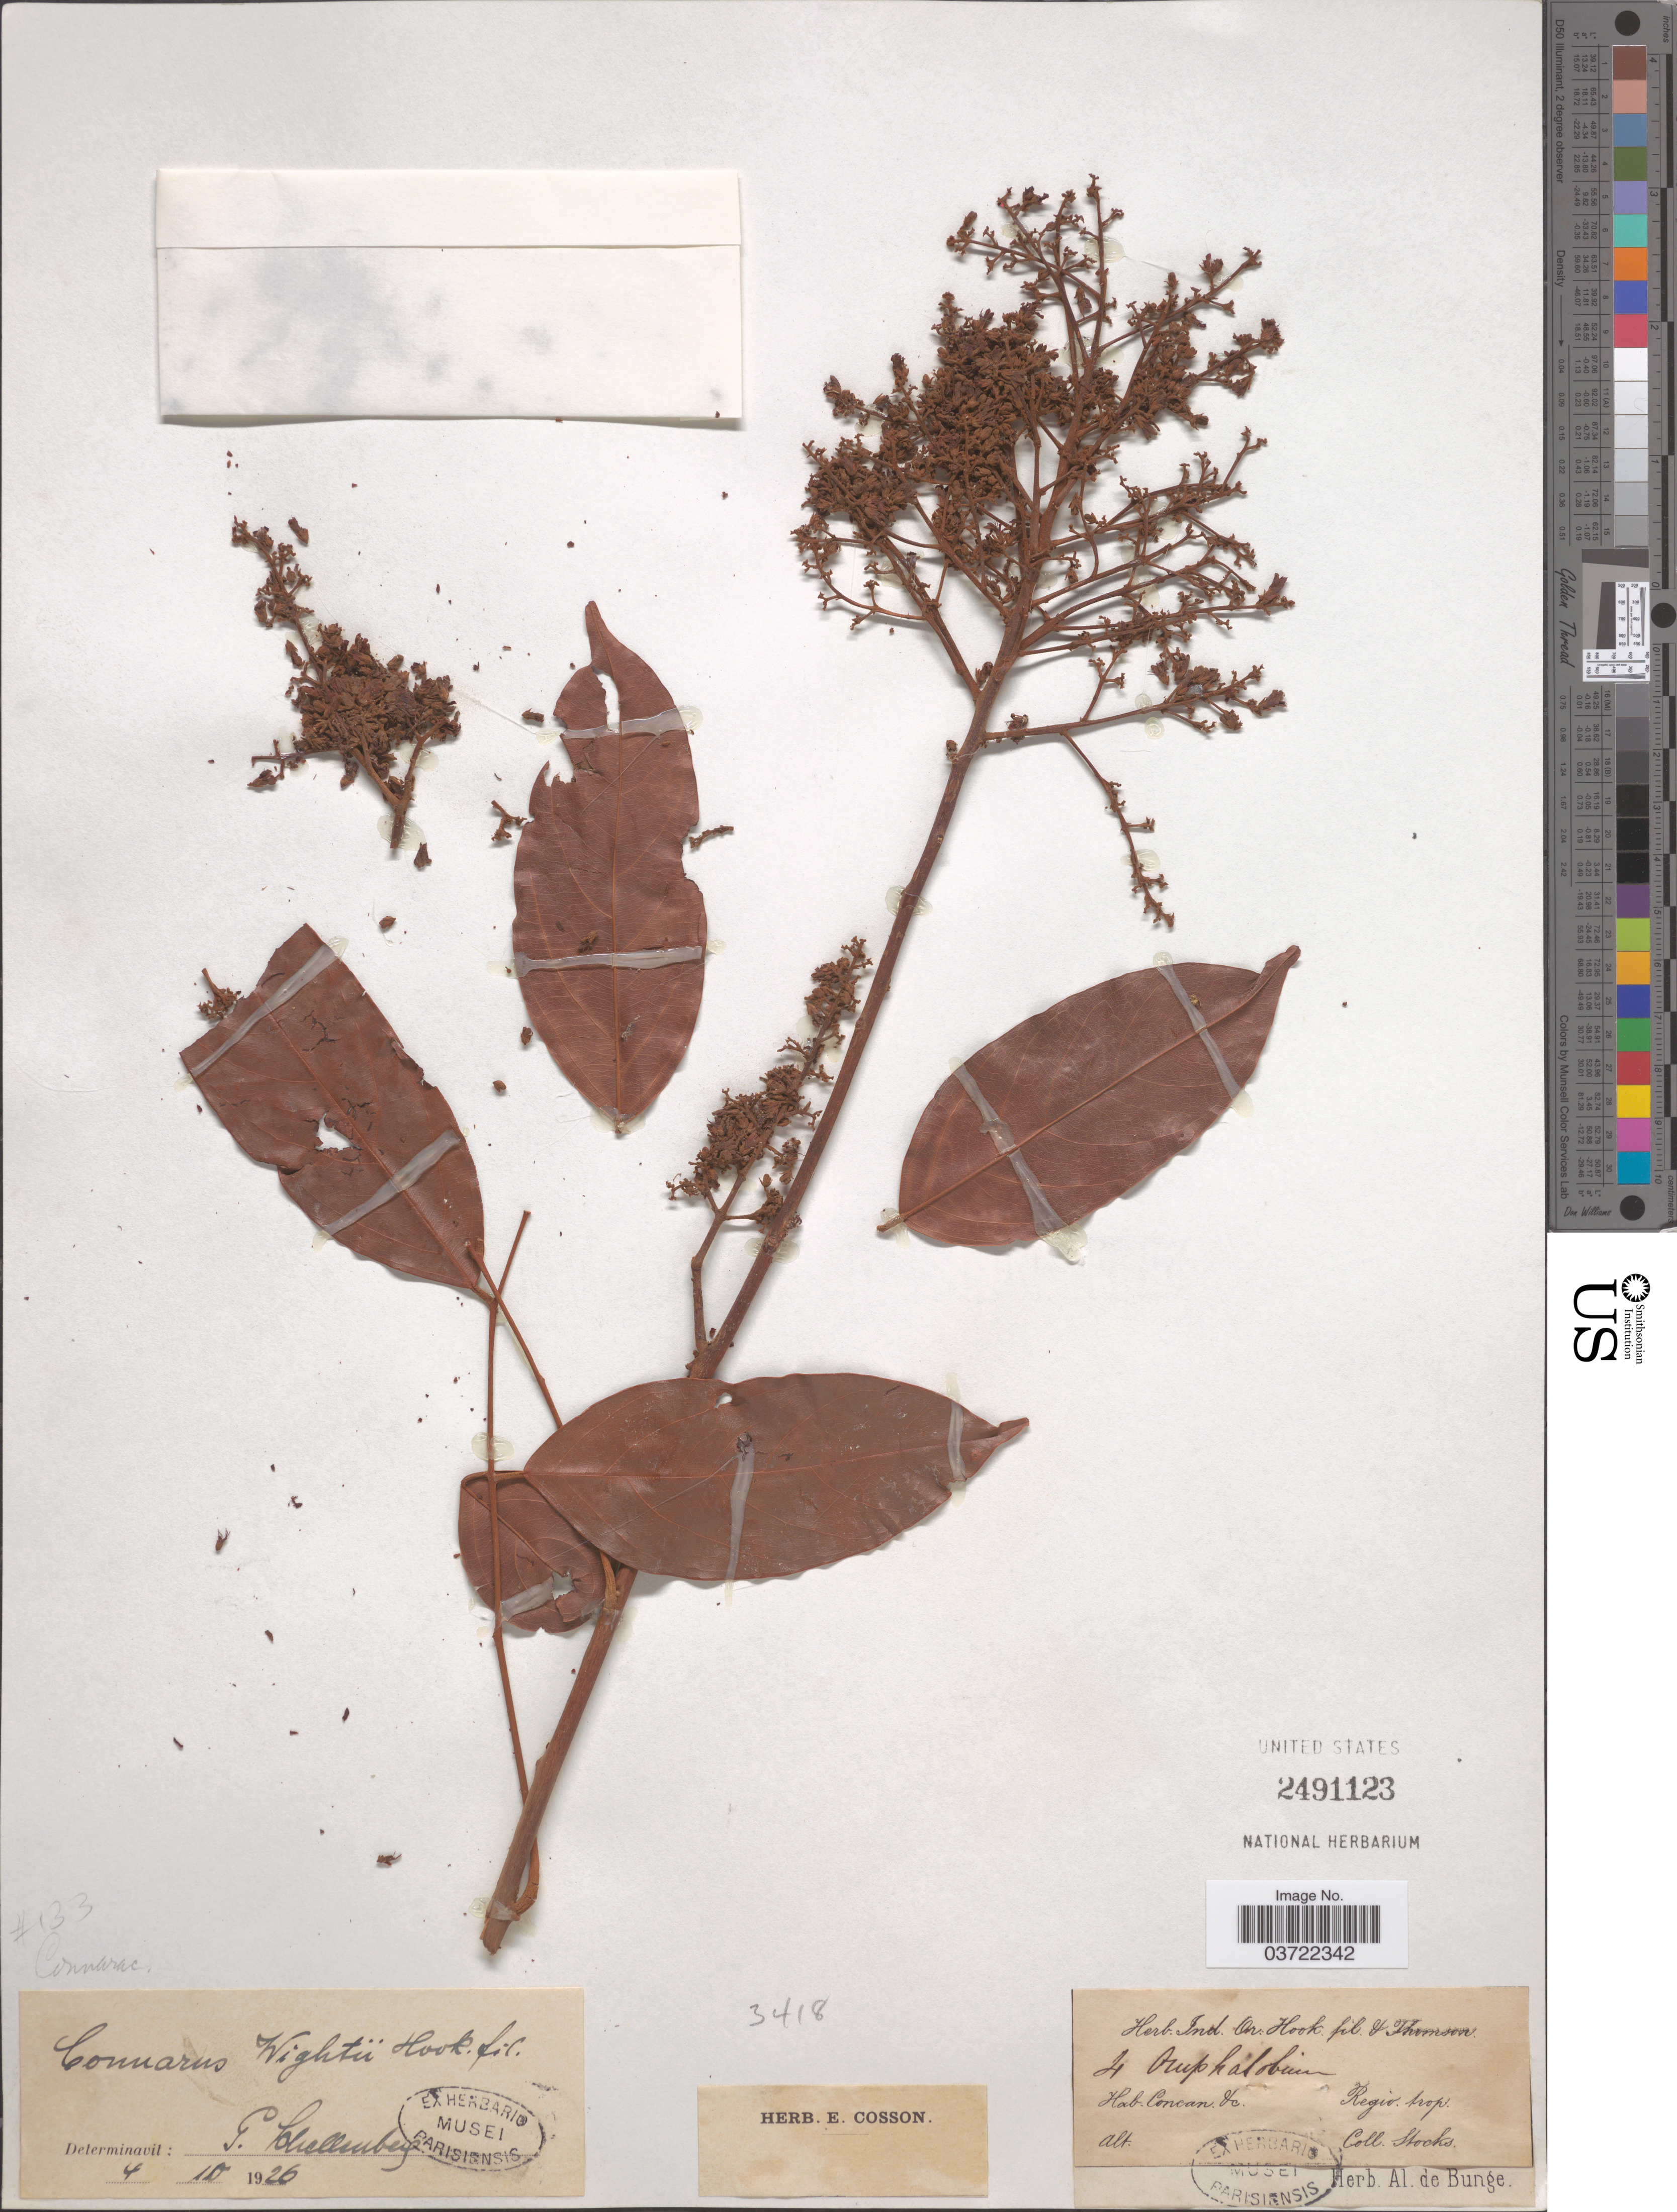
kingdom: Plantae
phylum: Tracheophyta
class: Magnoliopsida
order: Oxalidales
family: Connaraceae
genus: Connarus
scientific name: Connarus wightii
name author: Hook. f.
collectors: Stocks, --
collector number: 4*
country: India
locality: Hab. Concan. &c. Regio. Trop.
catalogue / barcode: US 2491123